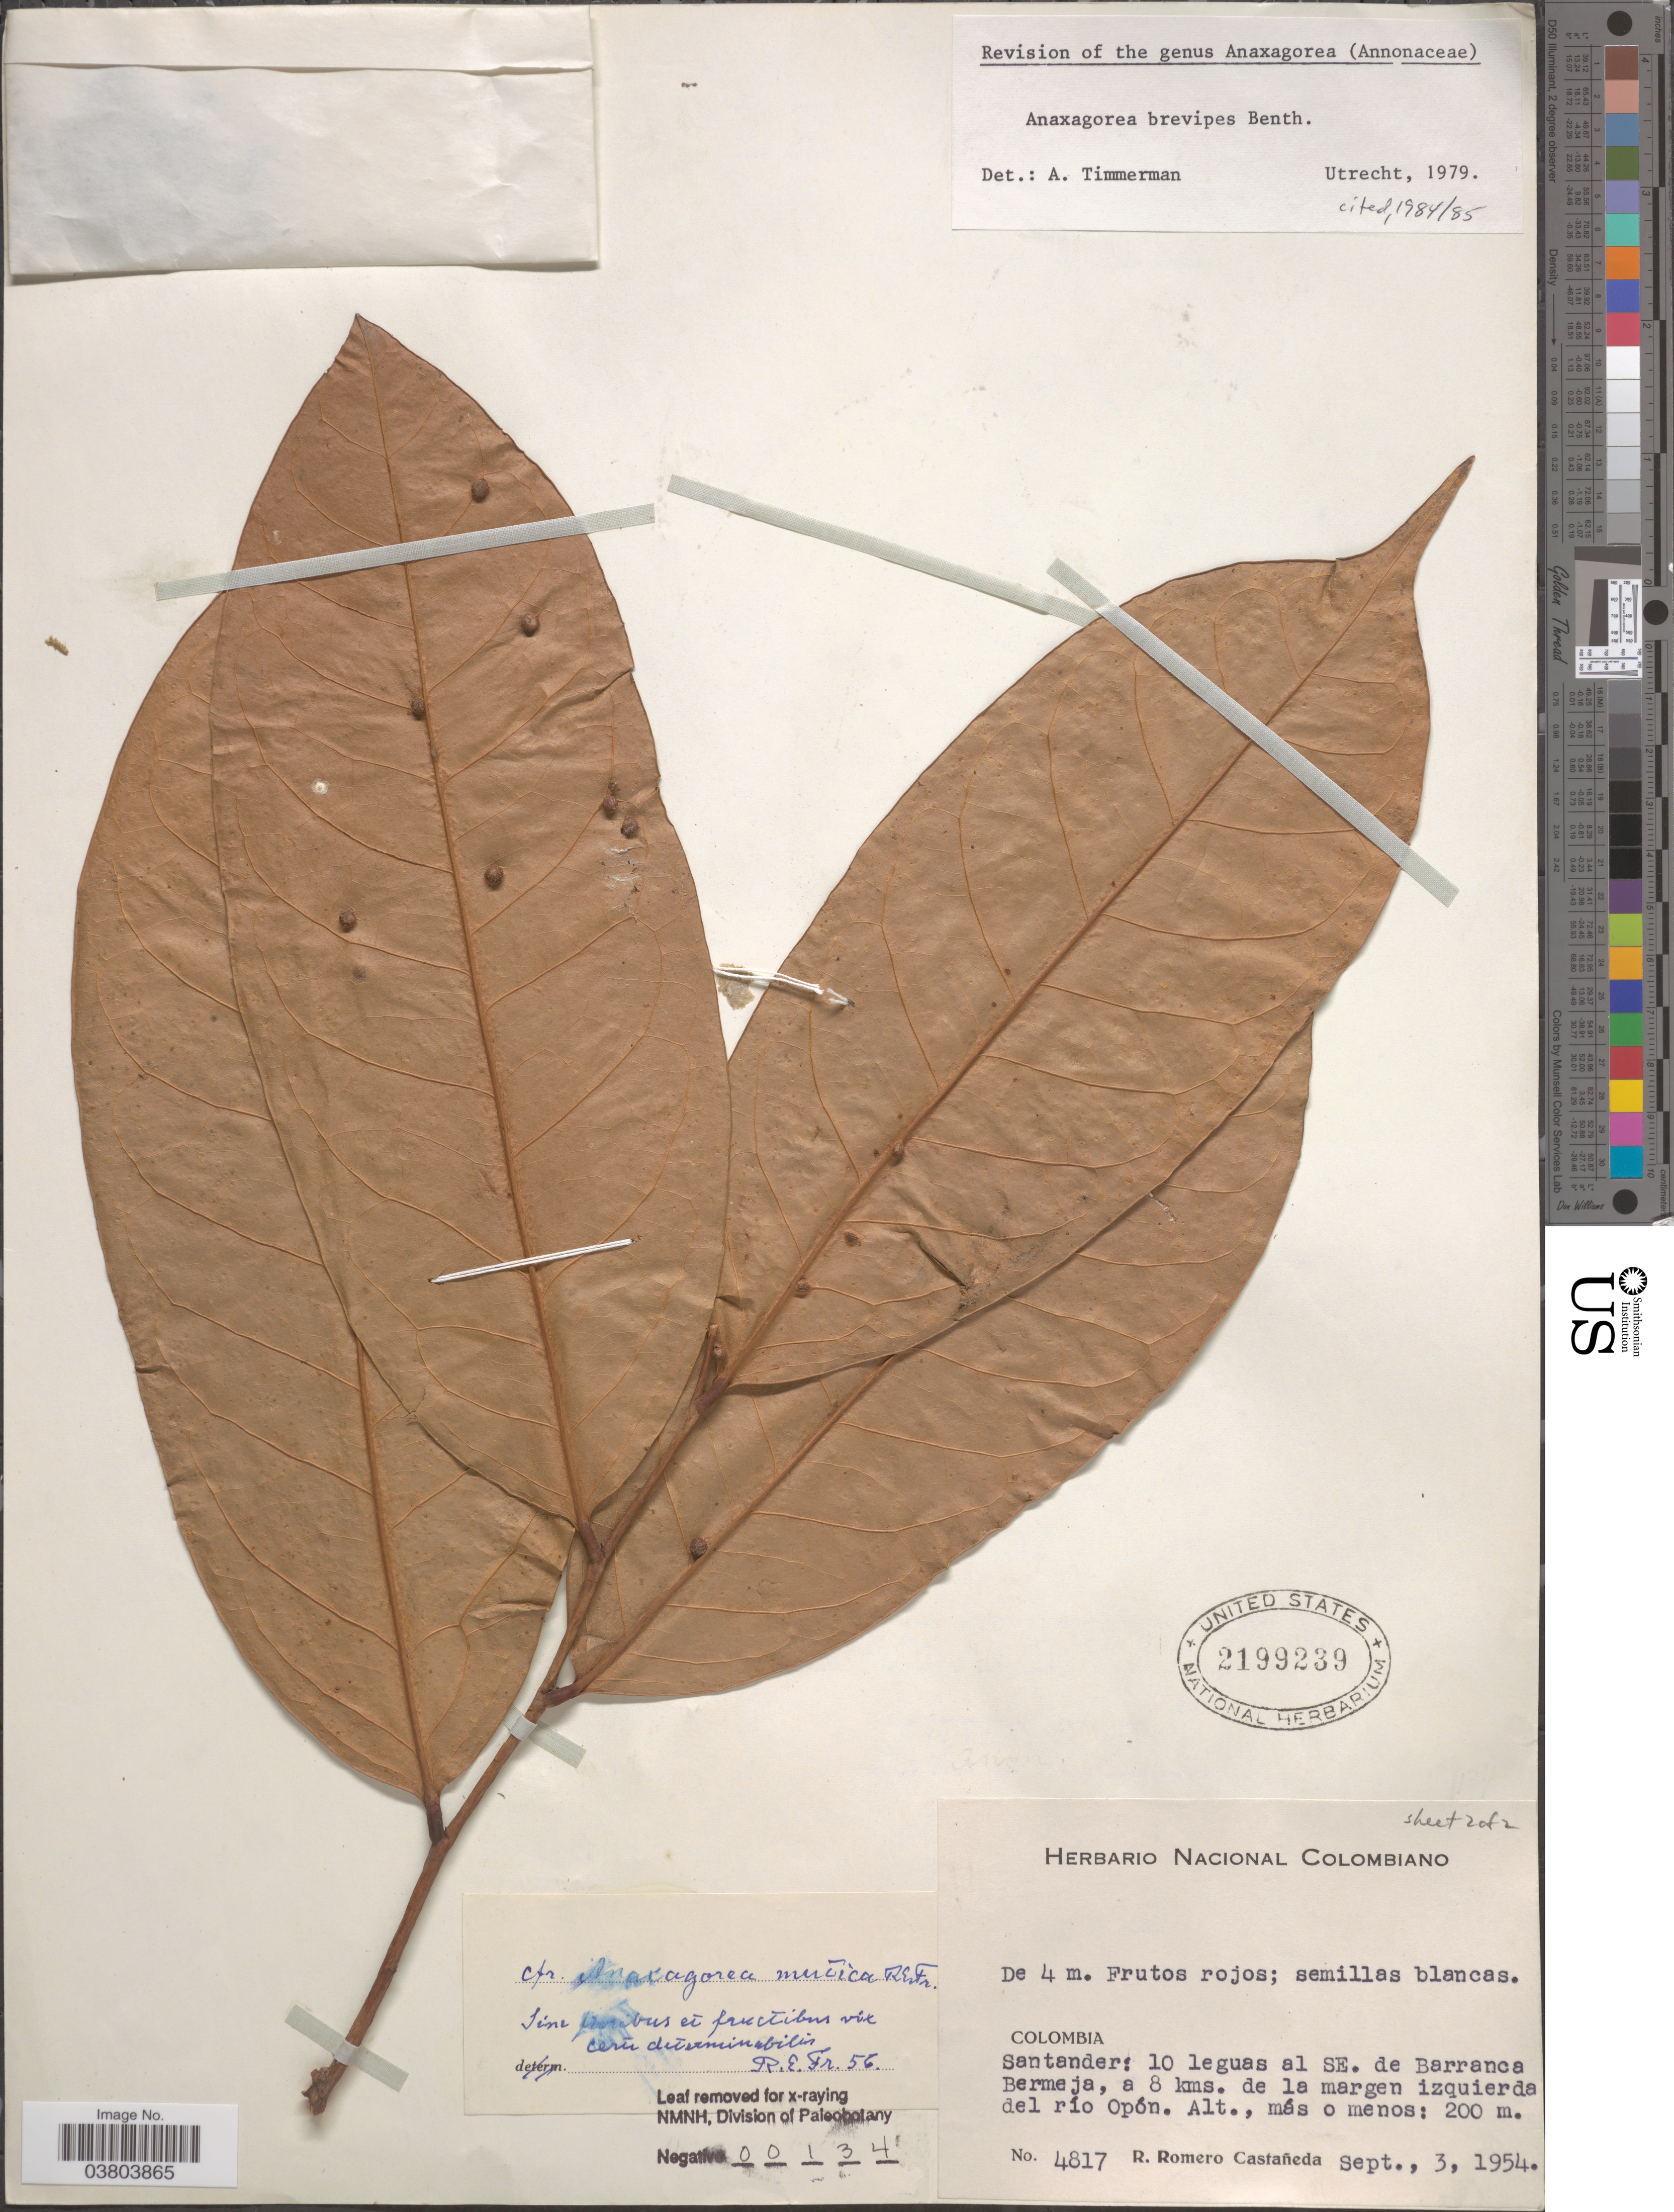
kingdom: Plantae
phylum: Tracheophyta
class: Magnoliopsida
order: Magnoliales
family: Annonaceae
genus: Anaxagorea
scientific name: Anaxagorea brevipes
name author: Benth.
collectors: R. Romero Castañeda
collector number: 4817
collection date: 1954-09-03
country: Colombia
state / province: Santander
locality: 10 leguas al SE. de Barranca Bermeja, a 8 kms. de la margen izquierda del río Opón.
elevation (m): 200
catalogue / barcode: US 2199239